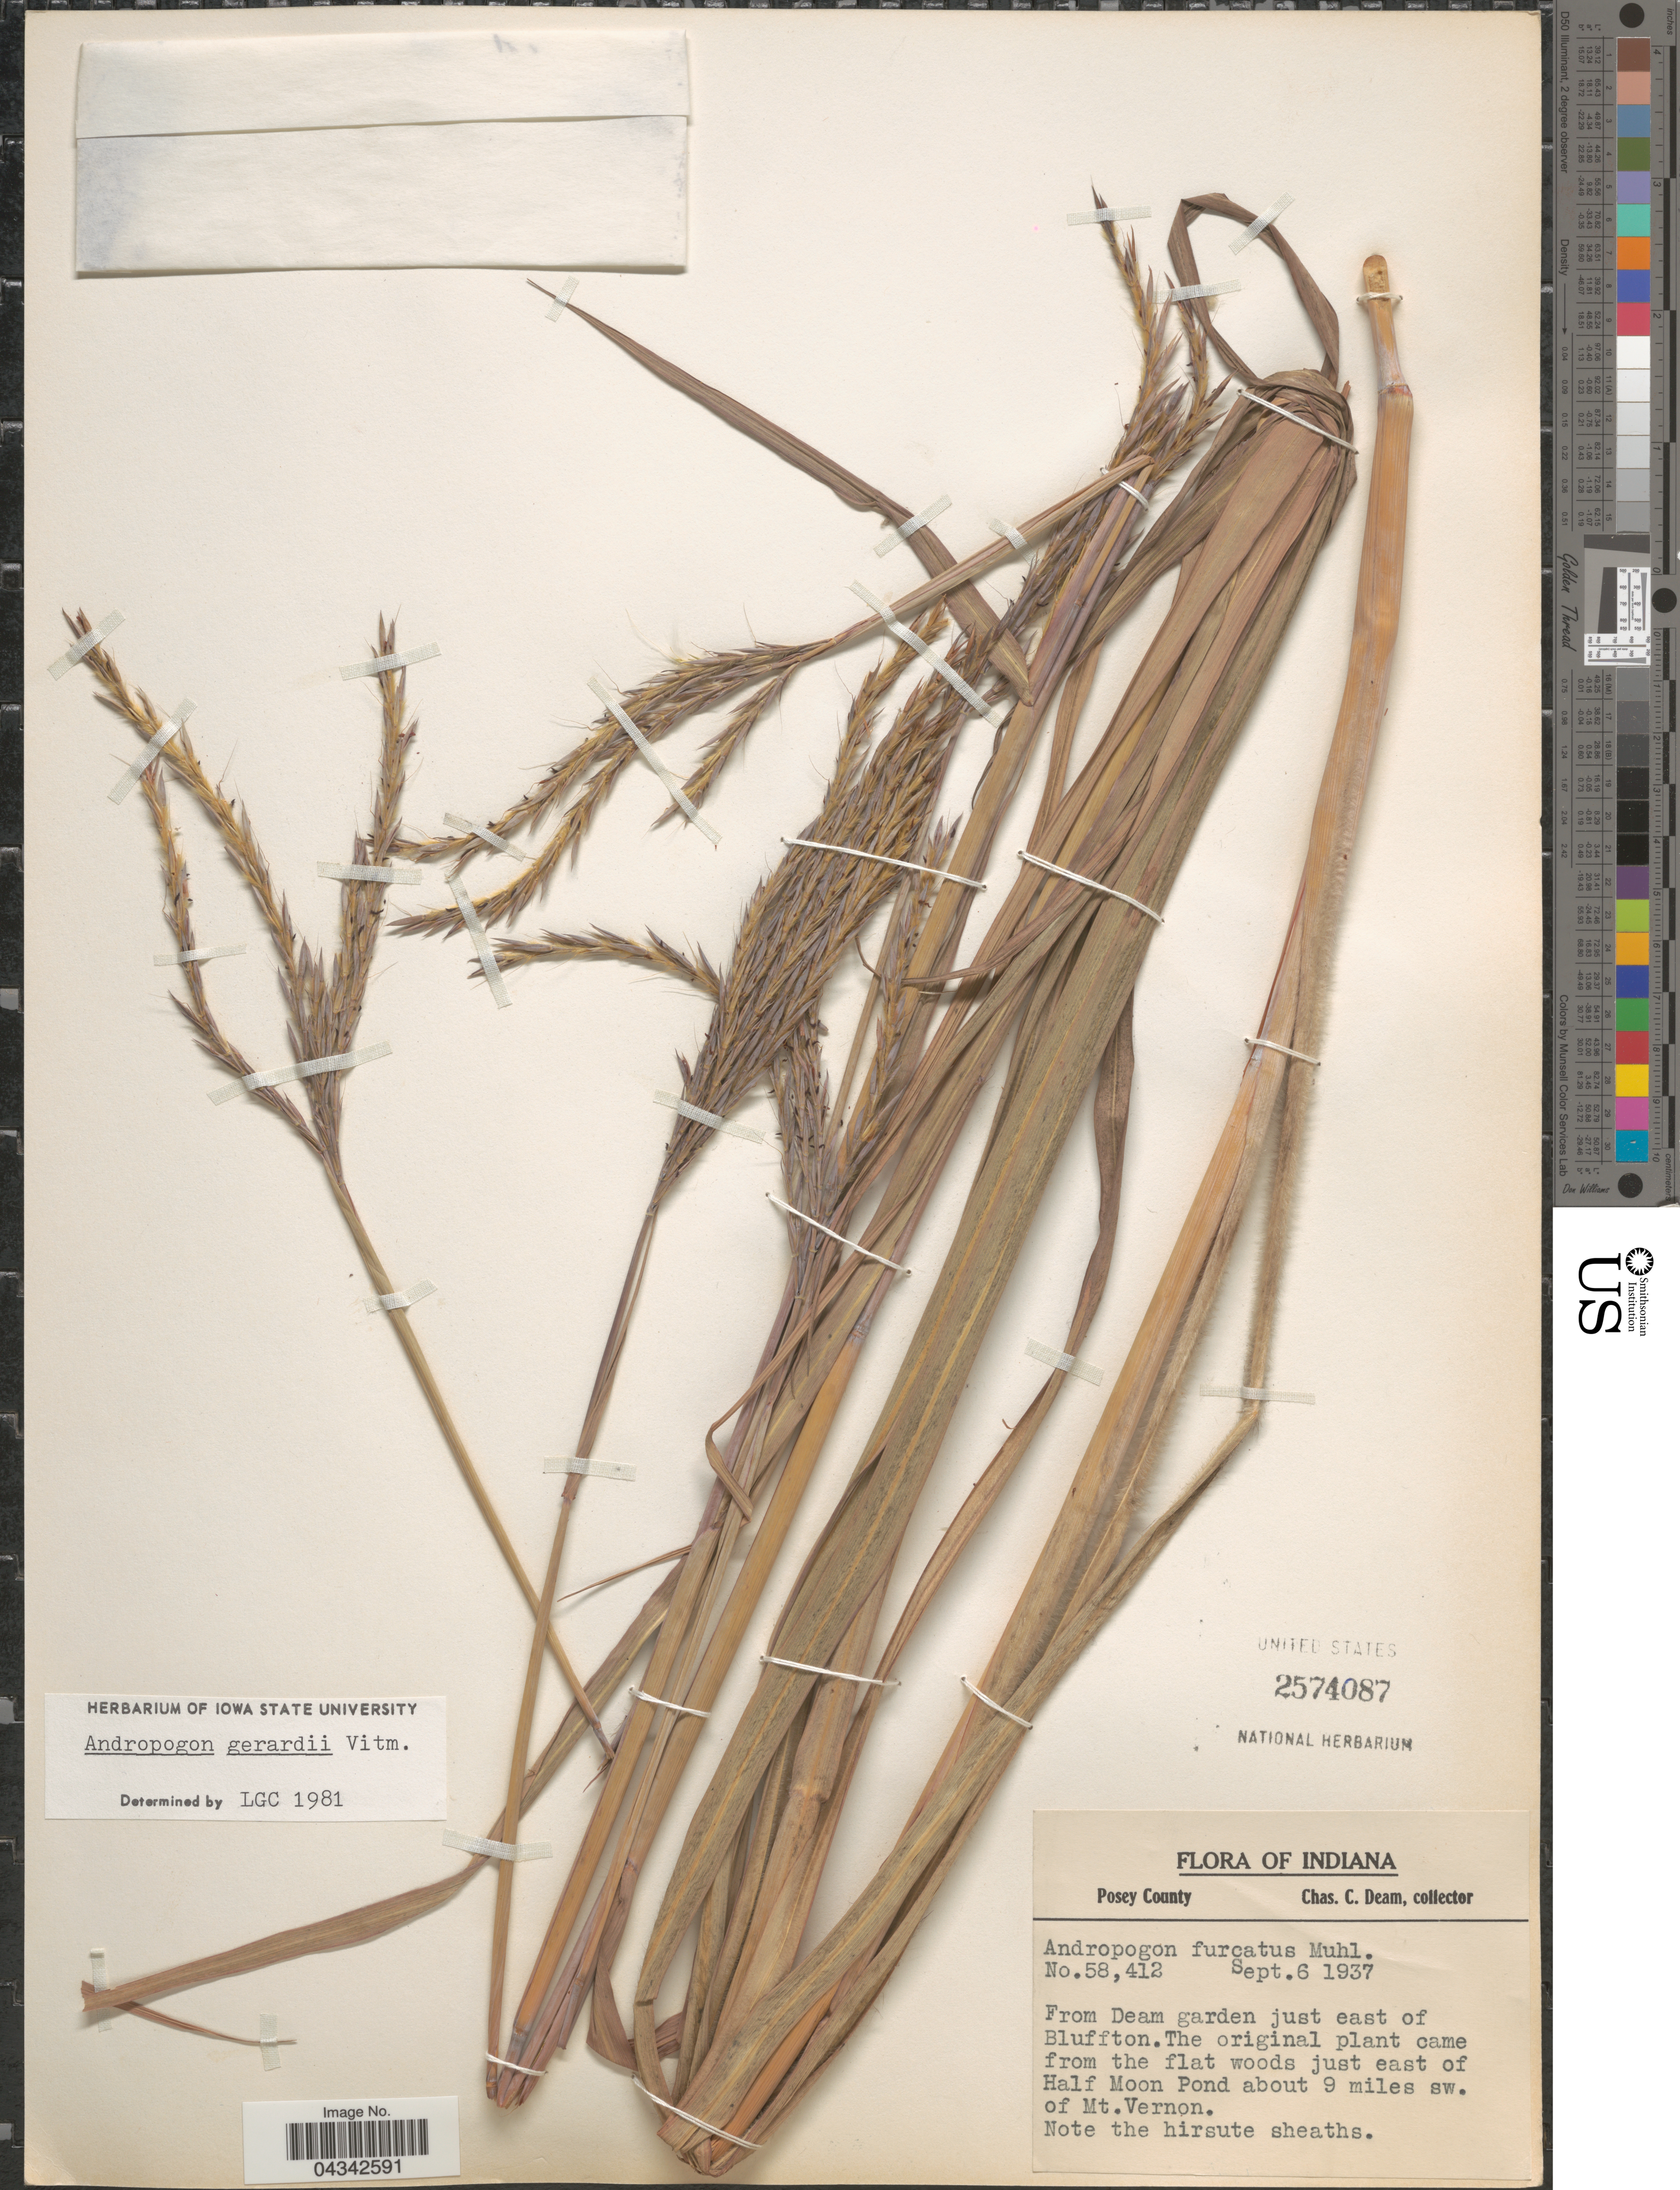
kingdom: Plantae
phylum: Tracheophyta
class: Liliopsida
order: Poales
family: Poaceae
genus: Andropogon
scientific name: Andropogon gerardii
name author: Vitman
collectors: C. C. Deam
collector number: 58412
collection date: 1937-09-06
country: United States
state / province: Indiana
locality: Posey County. From Dean garden just east of Bluffton.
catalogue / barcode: US 2574087